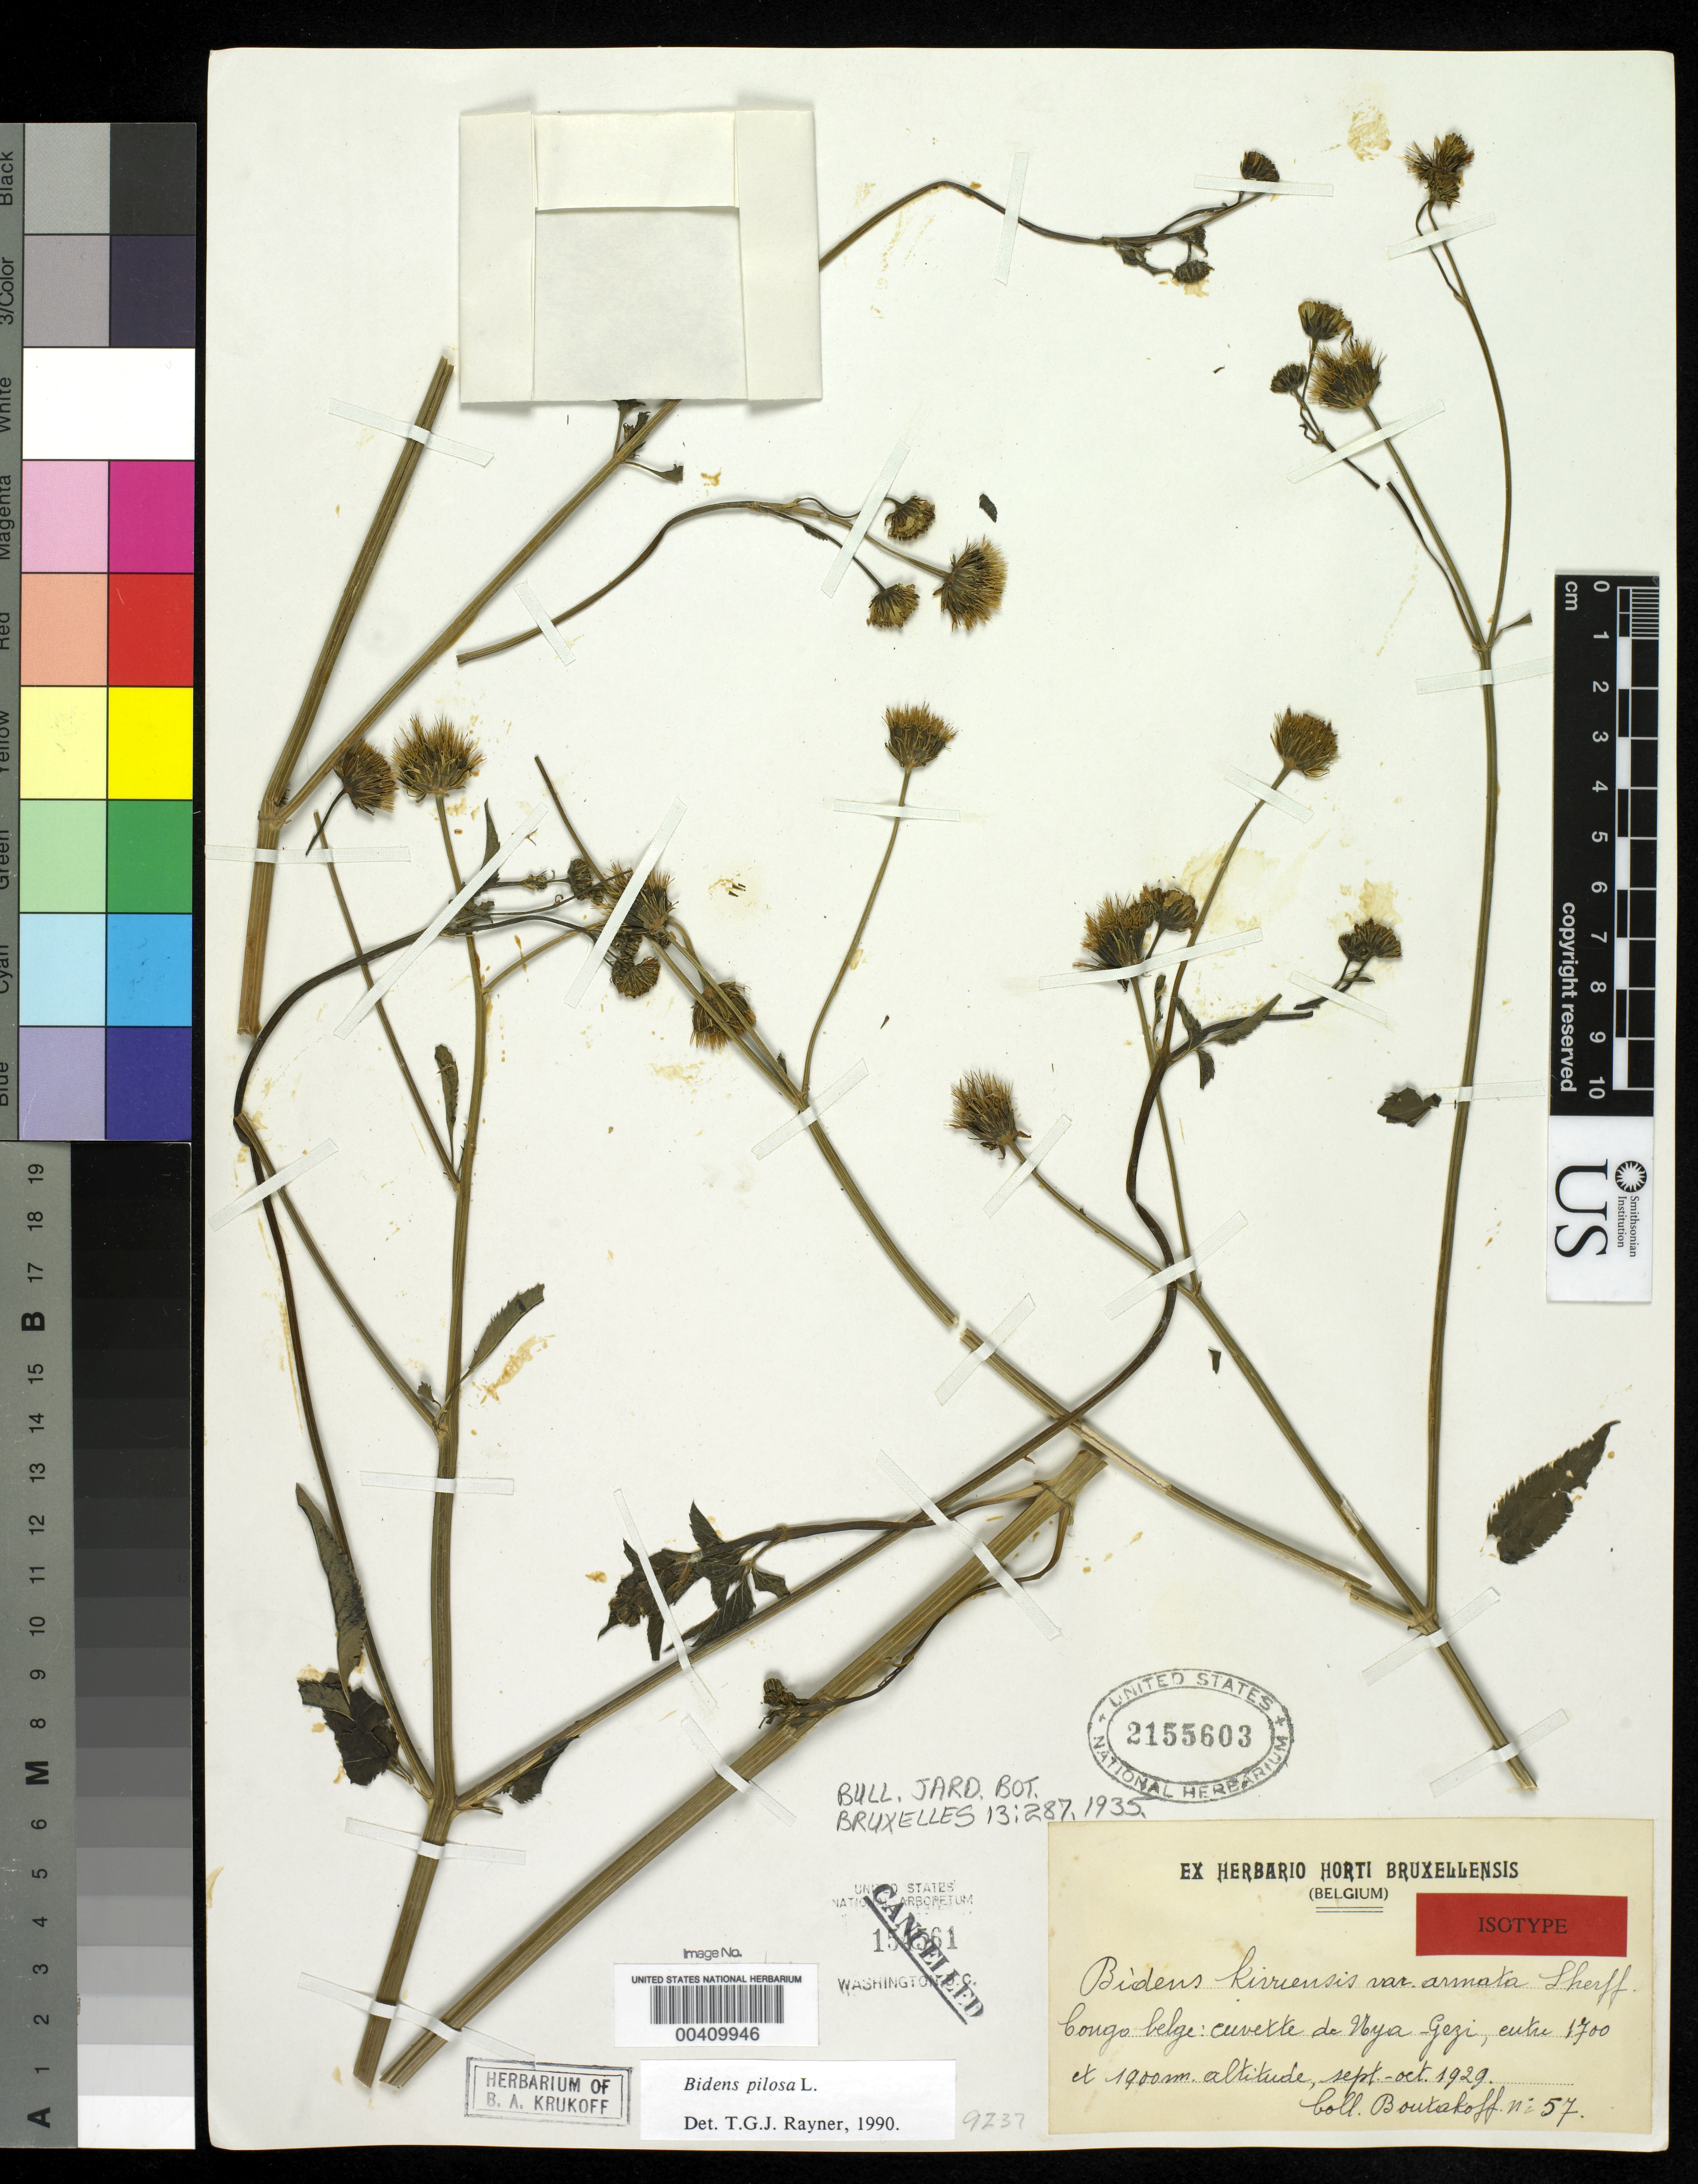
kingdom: Plantae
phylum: Tracheophyta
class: Magnoliopsida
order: Asterales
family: Asteraceae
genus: Bidens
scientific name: Bidens kivuensis var. armata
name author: Sherff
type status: Isotype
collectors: -. Boutakoff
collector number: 57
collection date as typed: Sep 1929 to -- Oct 1929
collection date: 1929-09/1929-10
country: Congo, Democratic Republic of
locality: Cuvette de Nya-Gezi. [Nya-Gezi Basin]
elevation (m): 1700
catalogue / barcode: US 2155603